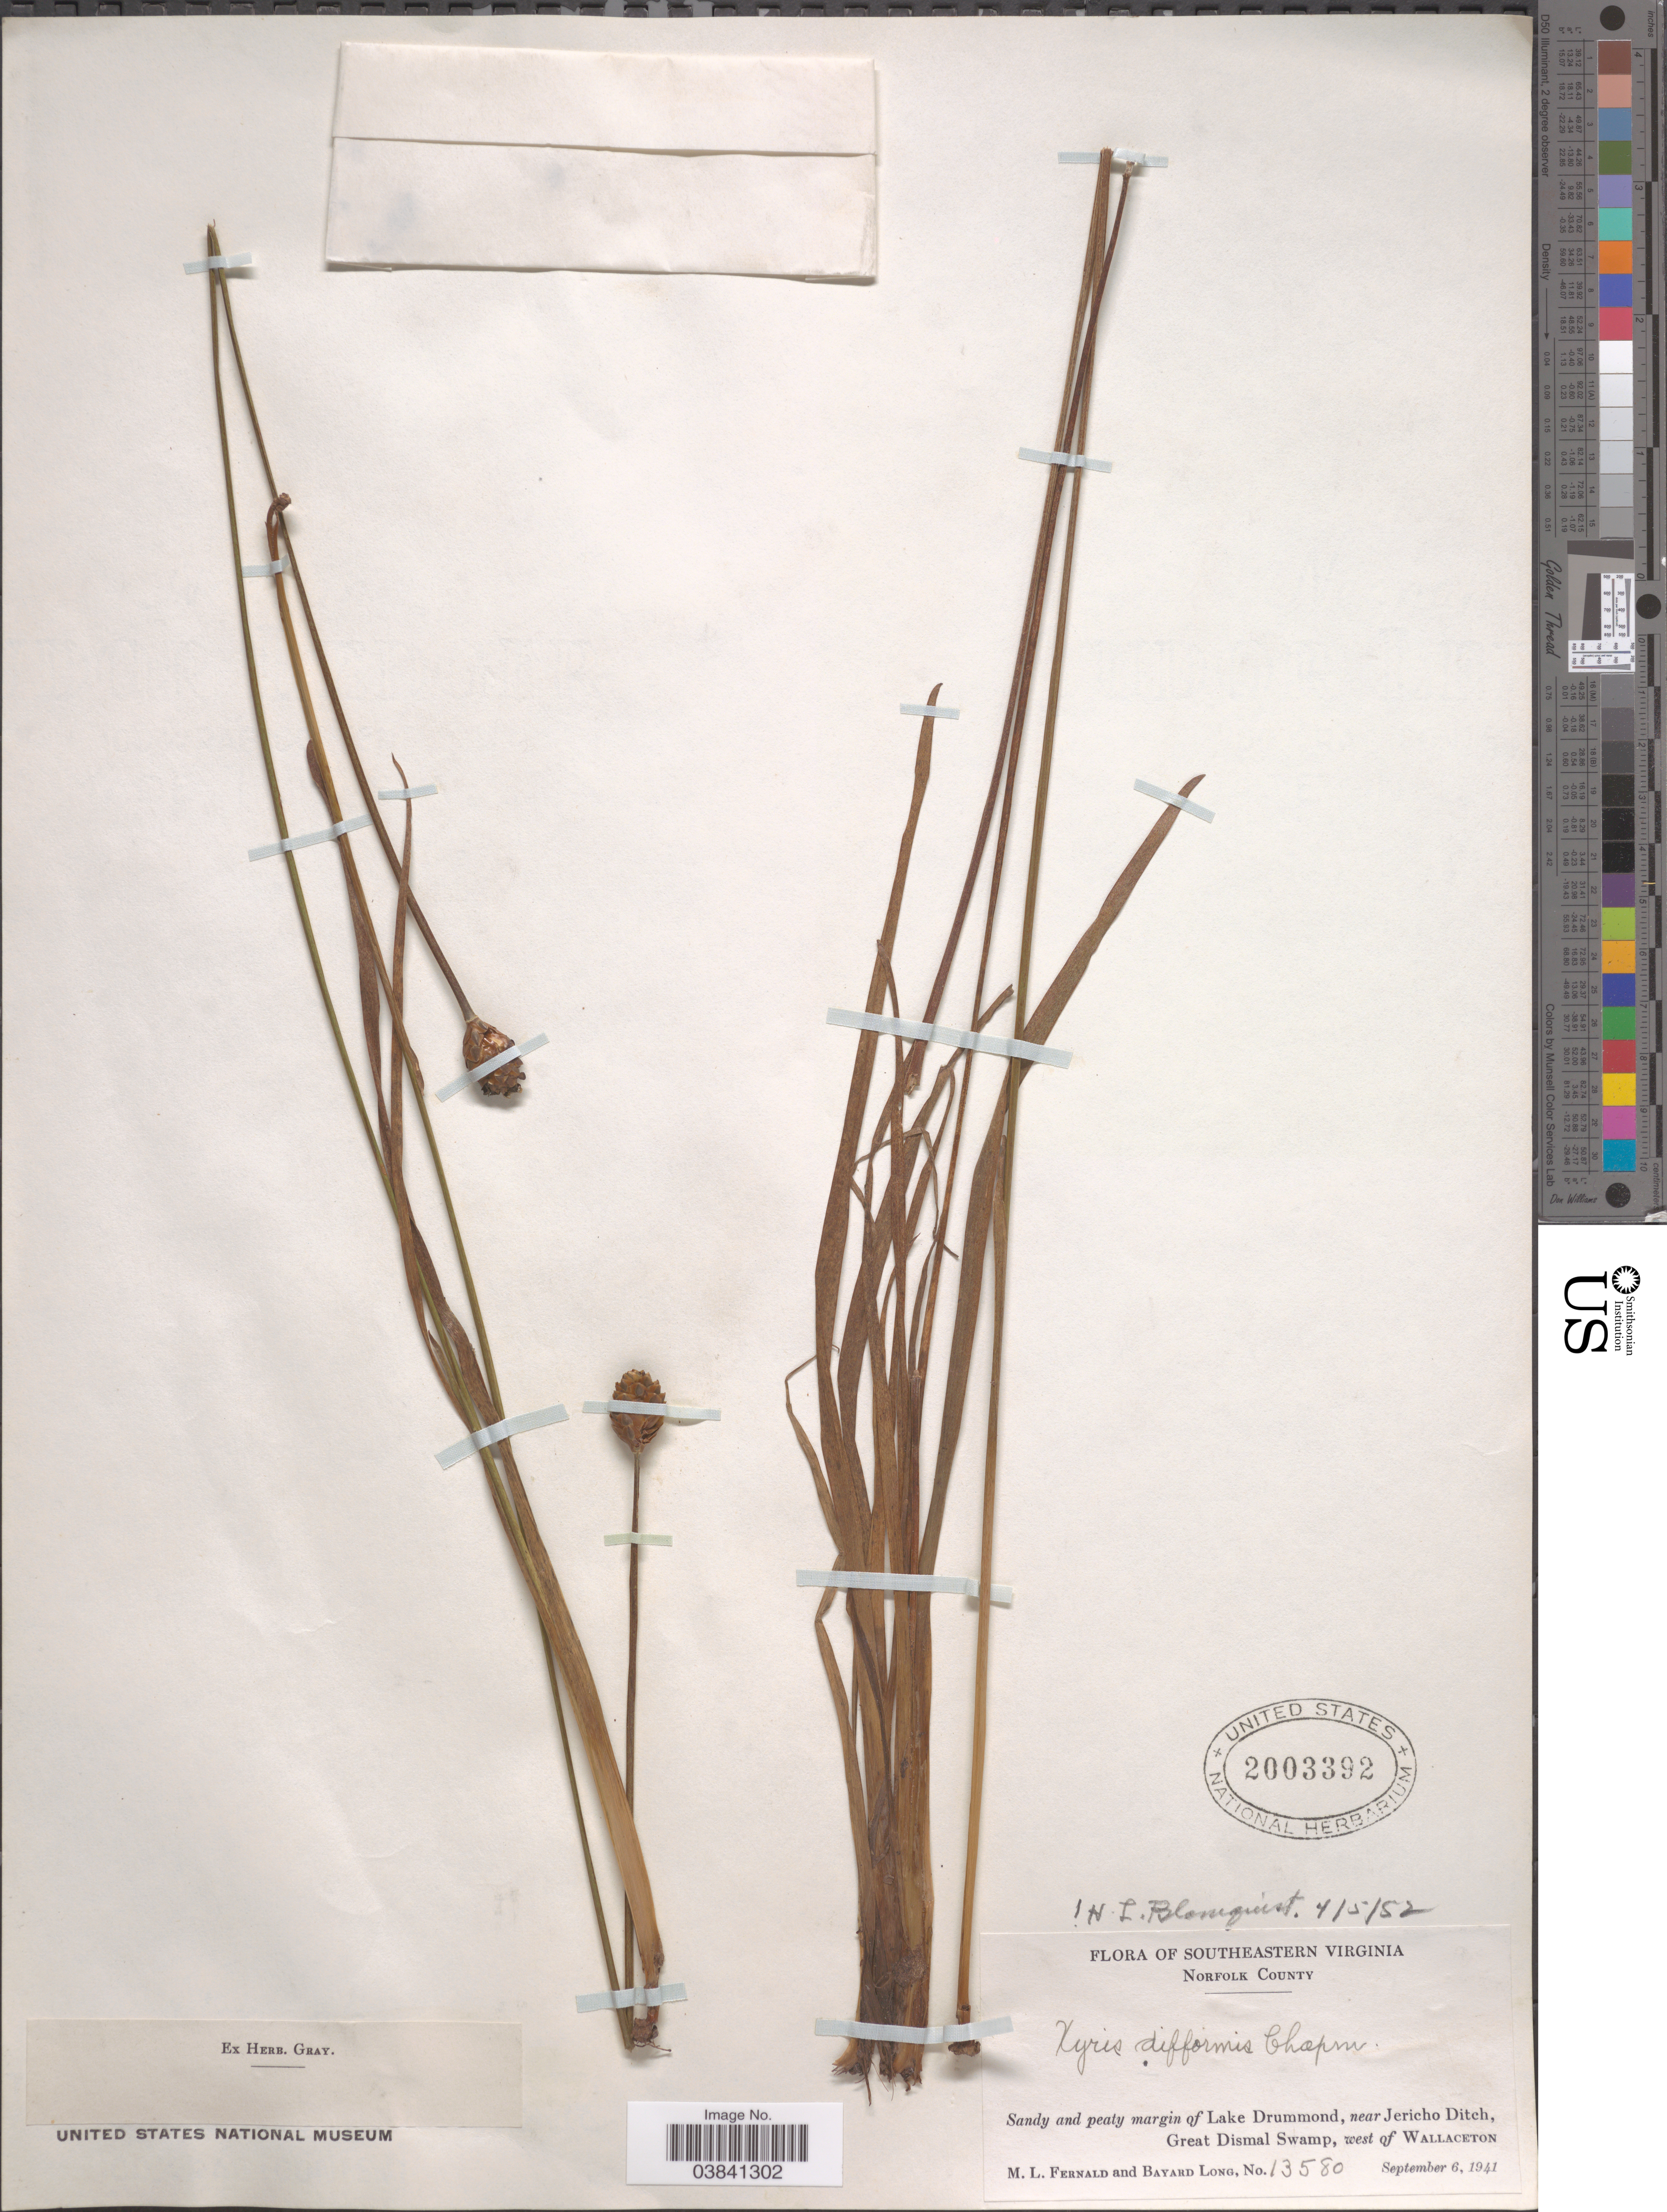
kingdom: Plantae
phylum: Tracheophyta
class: Liliopsida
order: Poales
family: Xyridaceae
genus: Xyris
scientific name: Xyris difformis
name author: Chapm.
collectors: M. L. Fernald & B. Long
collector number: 13580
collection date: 1941-09-06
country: United States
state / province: Virginia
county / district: City of Norfolk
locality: Southeastern Virginia. Norfolk County. Sandy and peaty margin of Lake Drummond, near Jericho Ditch, Great Dismal Swamp, west of Wallaceton.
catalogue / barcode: US 2003392